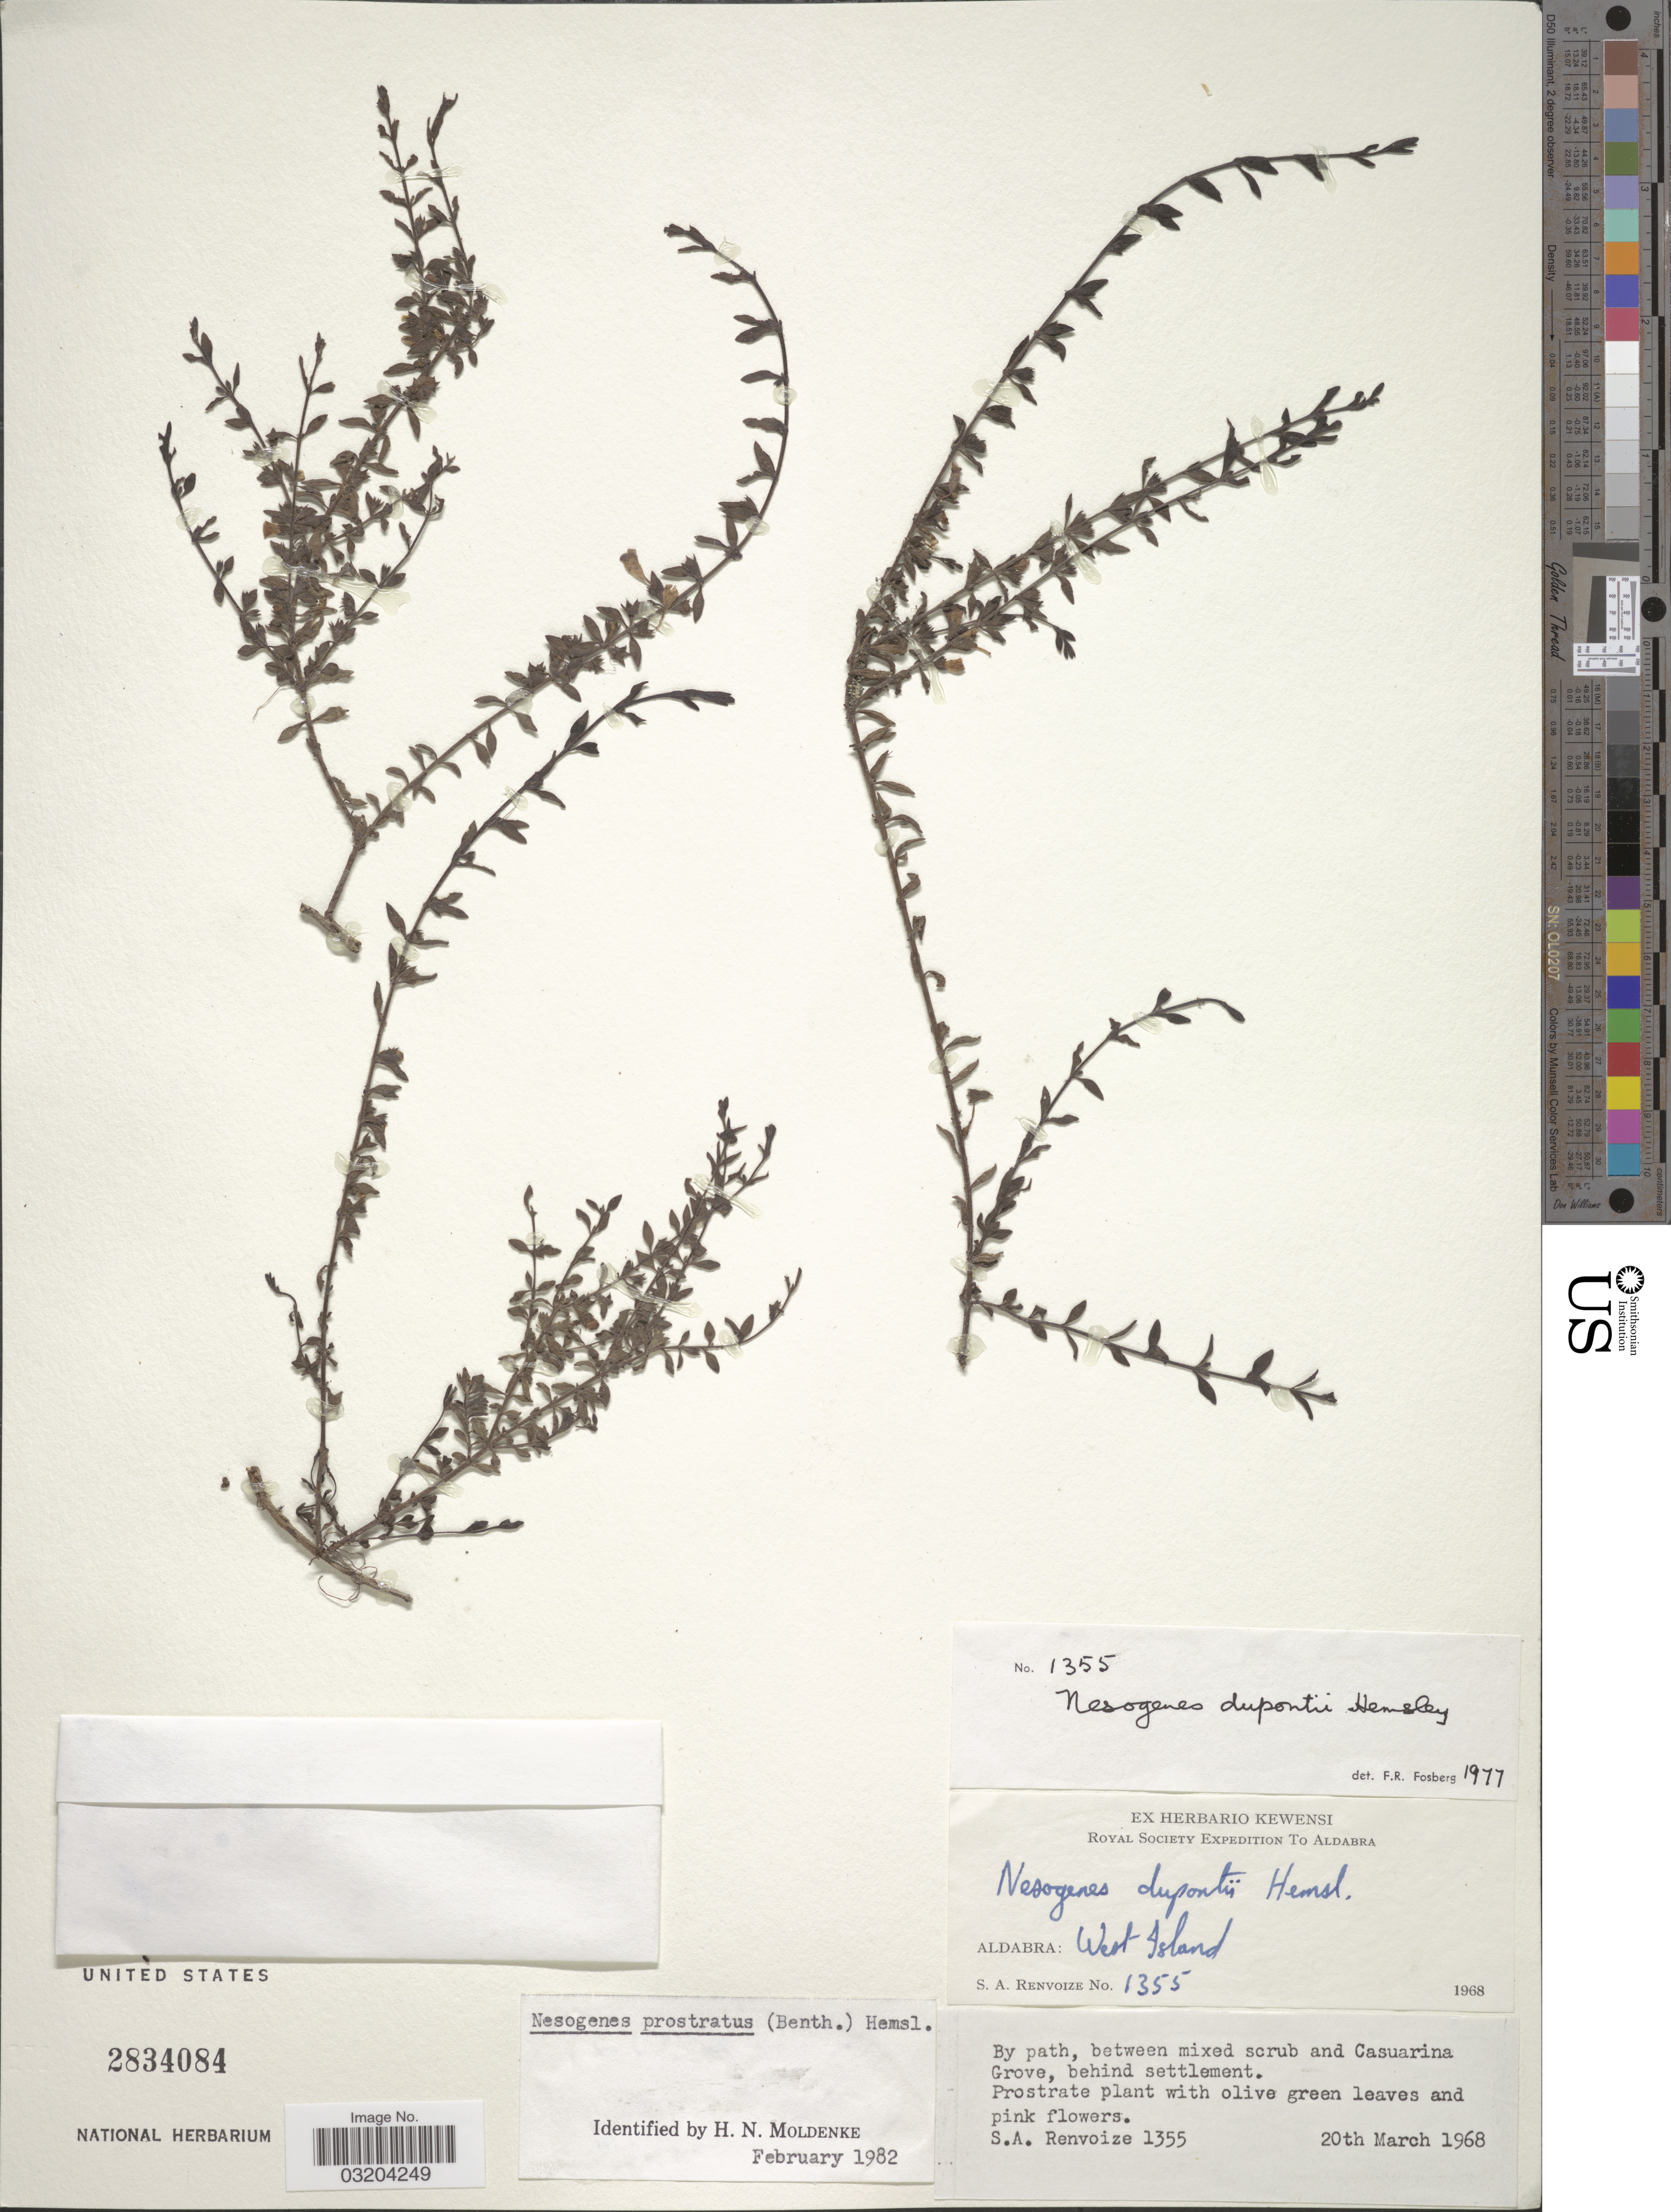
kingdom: Plantae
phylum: Tracheophyta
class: Magnoliopsida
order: Lamiales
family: Orobanchaceae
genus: Nesogenes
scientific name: Nesogenes prostrata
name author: (Benth.) Hemsl.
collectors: S. A. Renvoize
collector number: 1355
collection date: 1968-03-20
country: Seychelles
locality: Aldabra: West Island.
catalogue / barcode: US 2834084